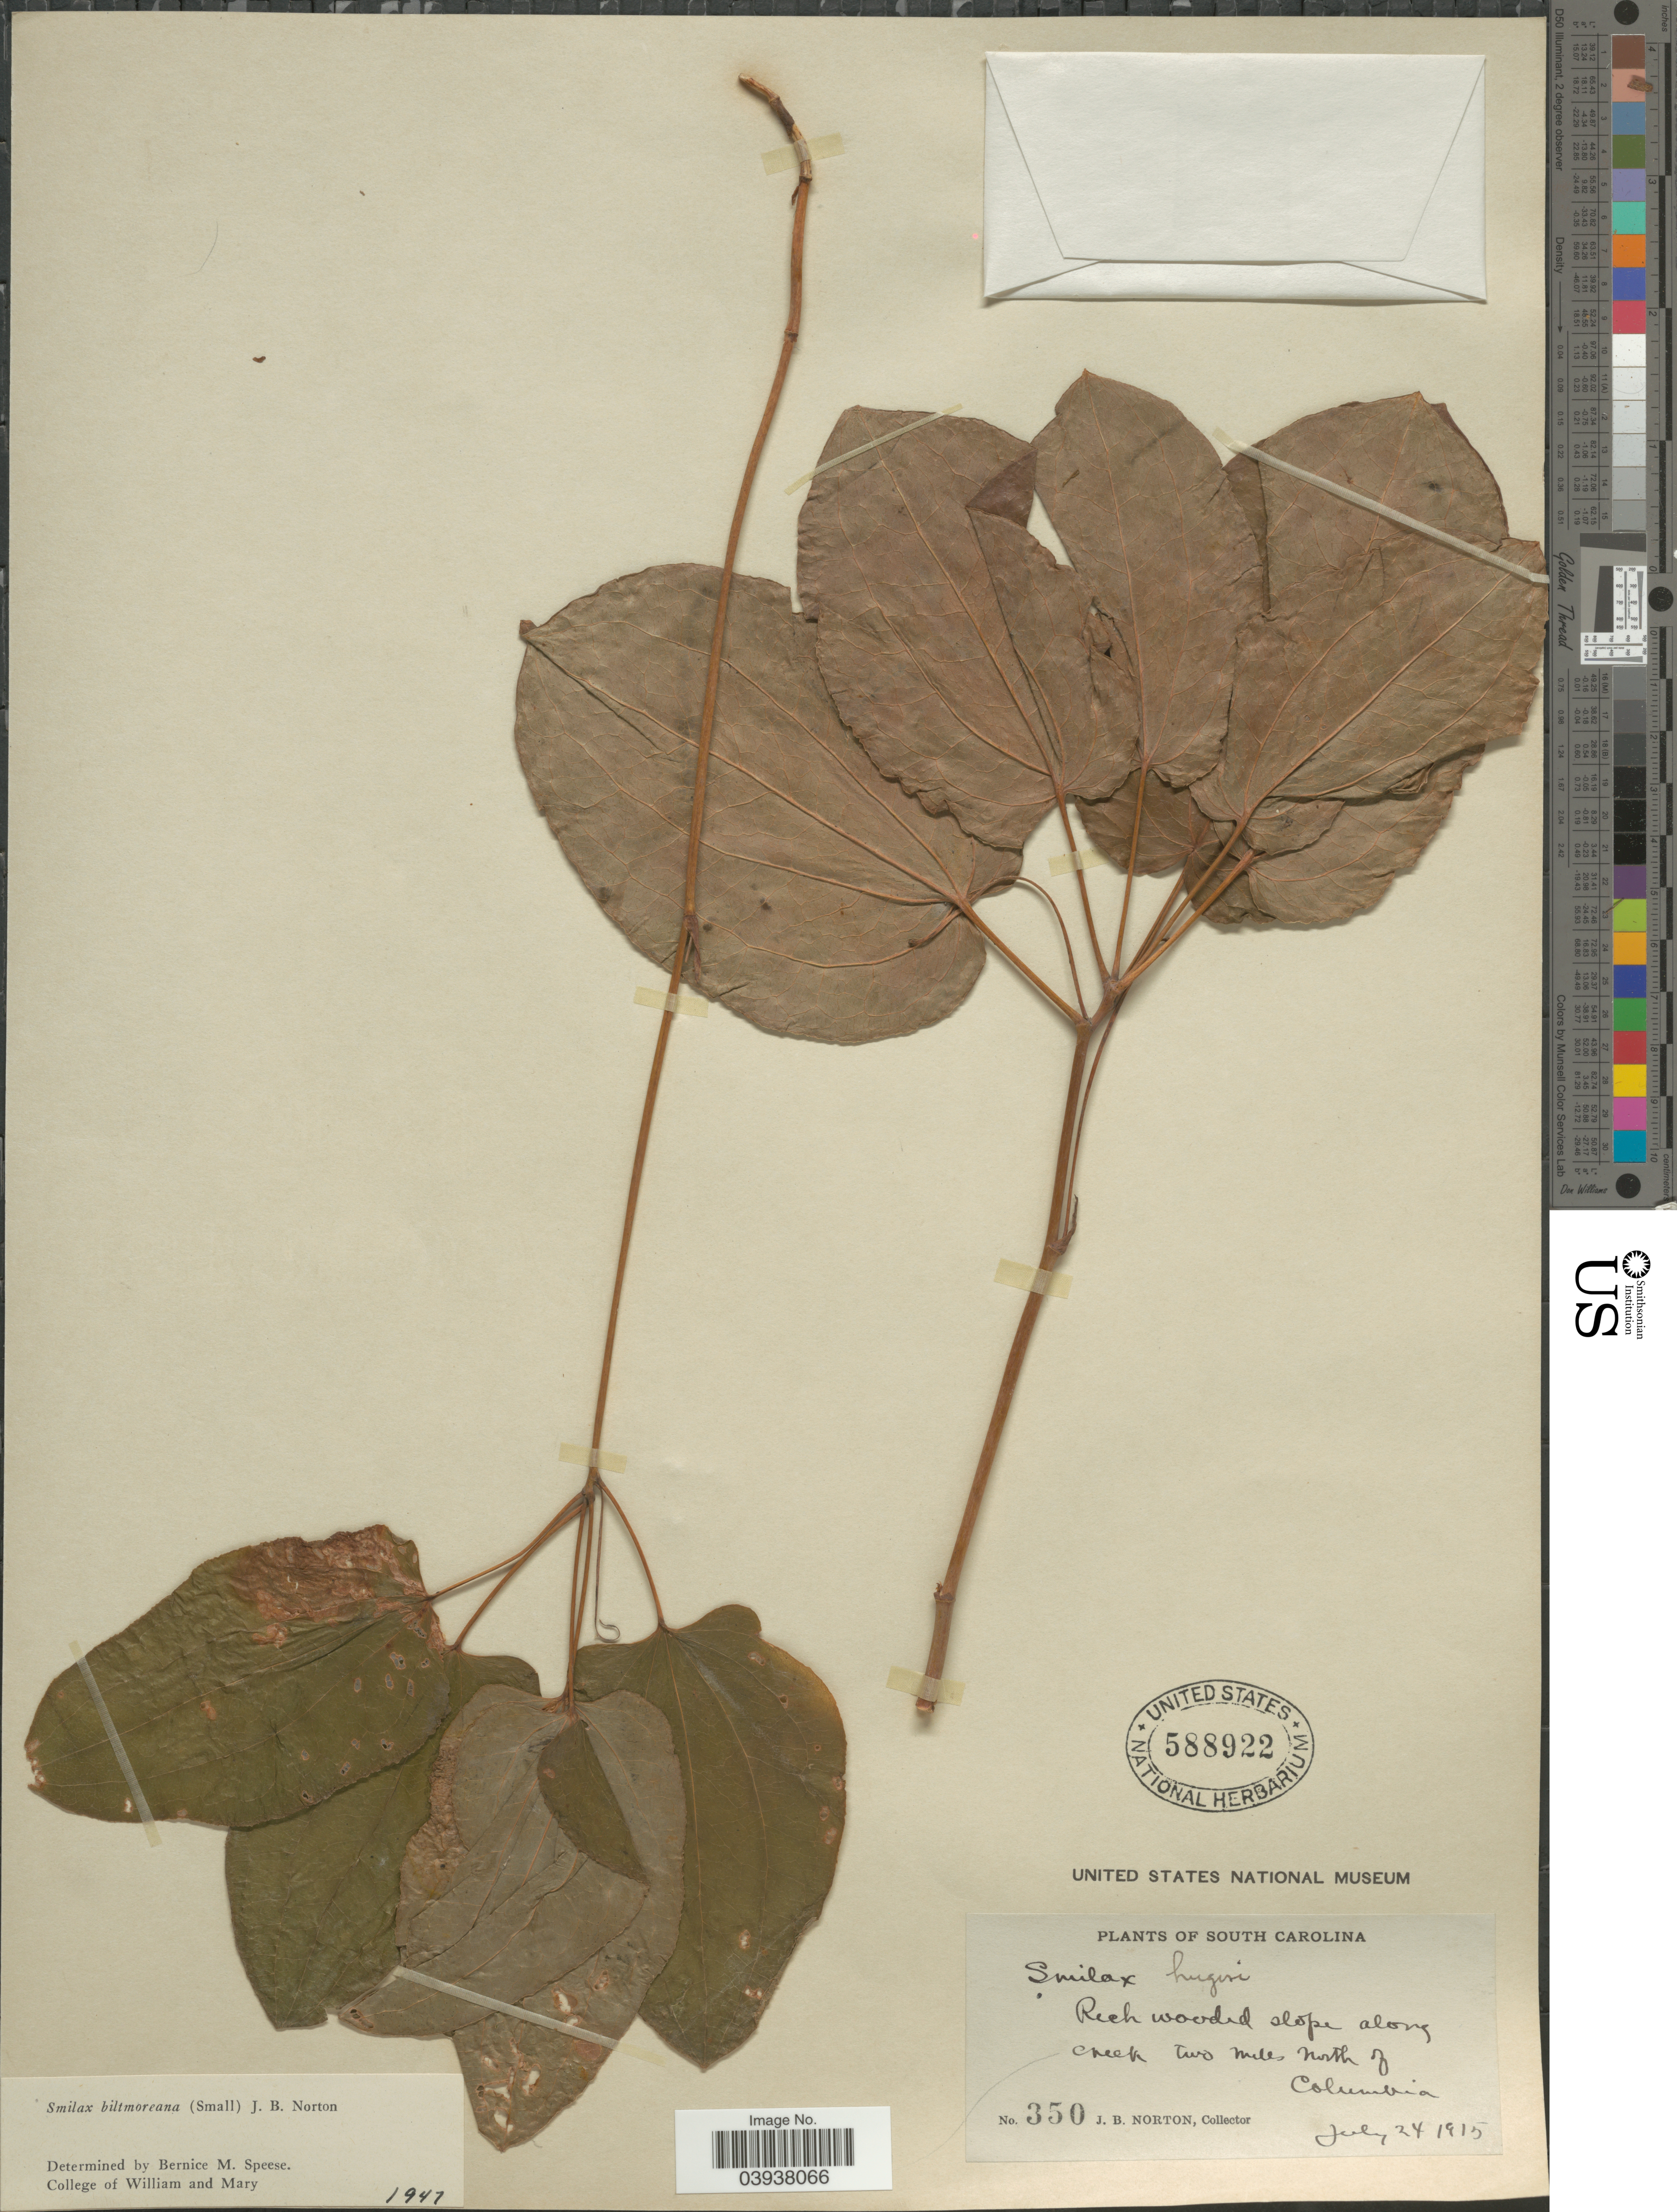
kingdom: Plantae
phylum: Tracheophyta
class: Liliopsida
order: Liliales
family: Smilacaceae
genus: Smilax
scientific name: Smilax biltmoreana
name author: (Small) J.B. Norton ex Pennell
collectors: J. B. Norton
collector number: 350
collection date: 1915-07-24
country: United States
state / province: South Carolina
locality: Rich wooded slope along creek two miles North of Columbia.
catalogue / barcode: US 588922